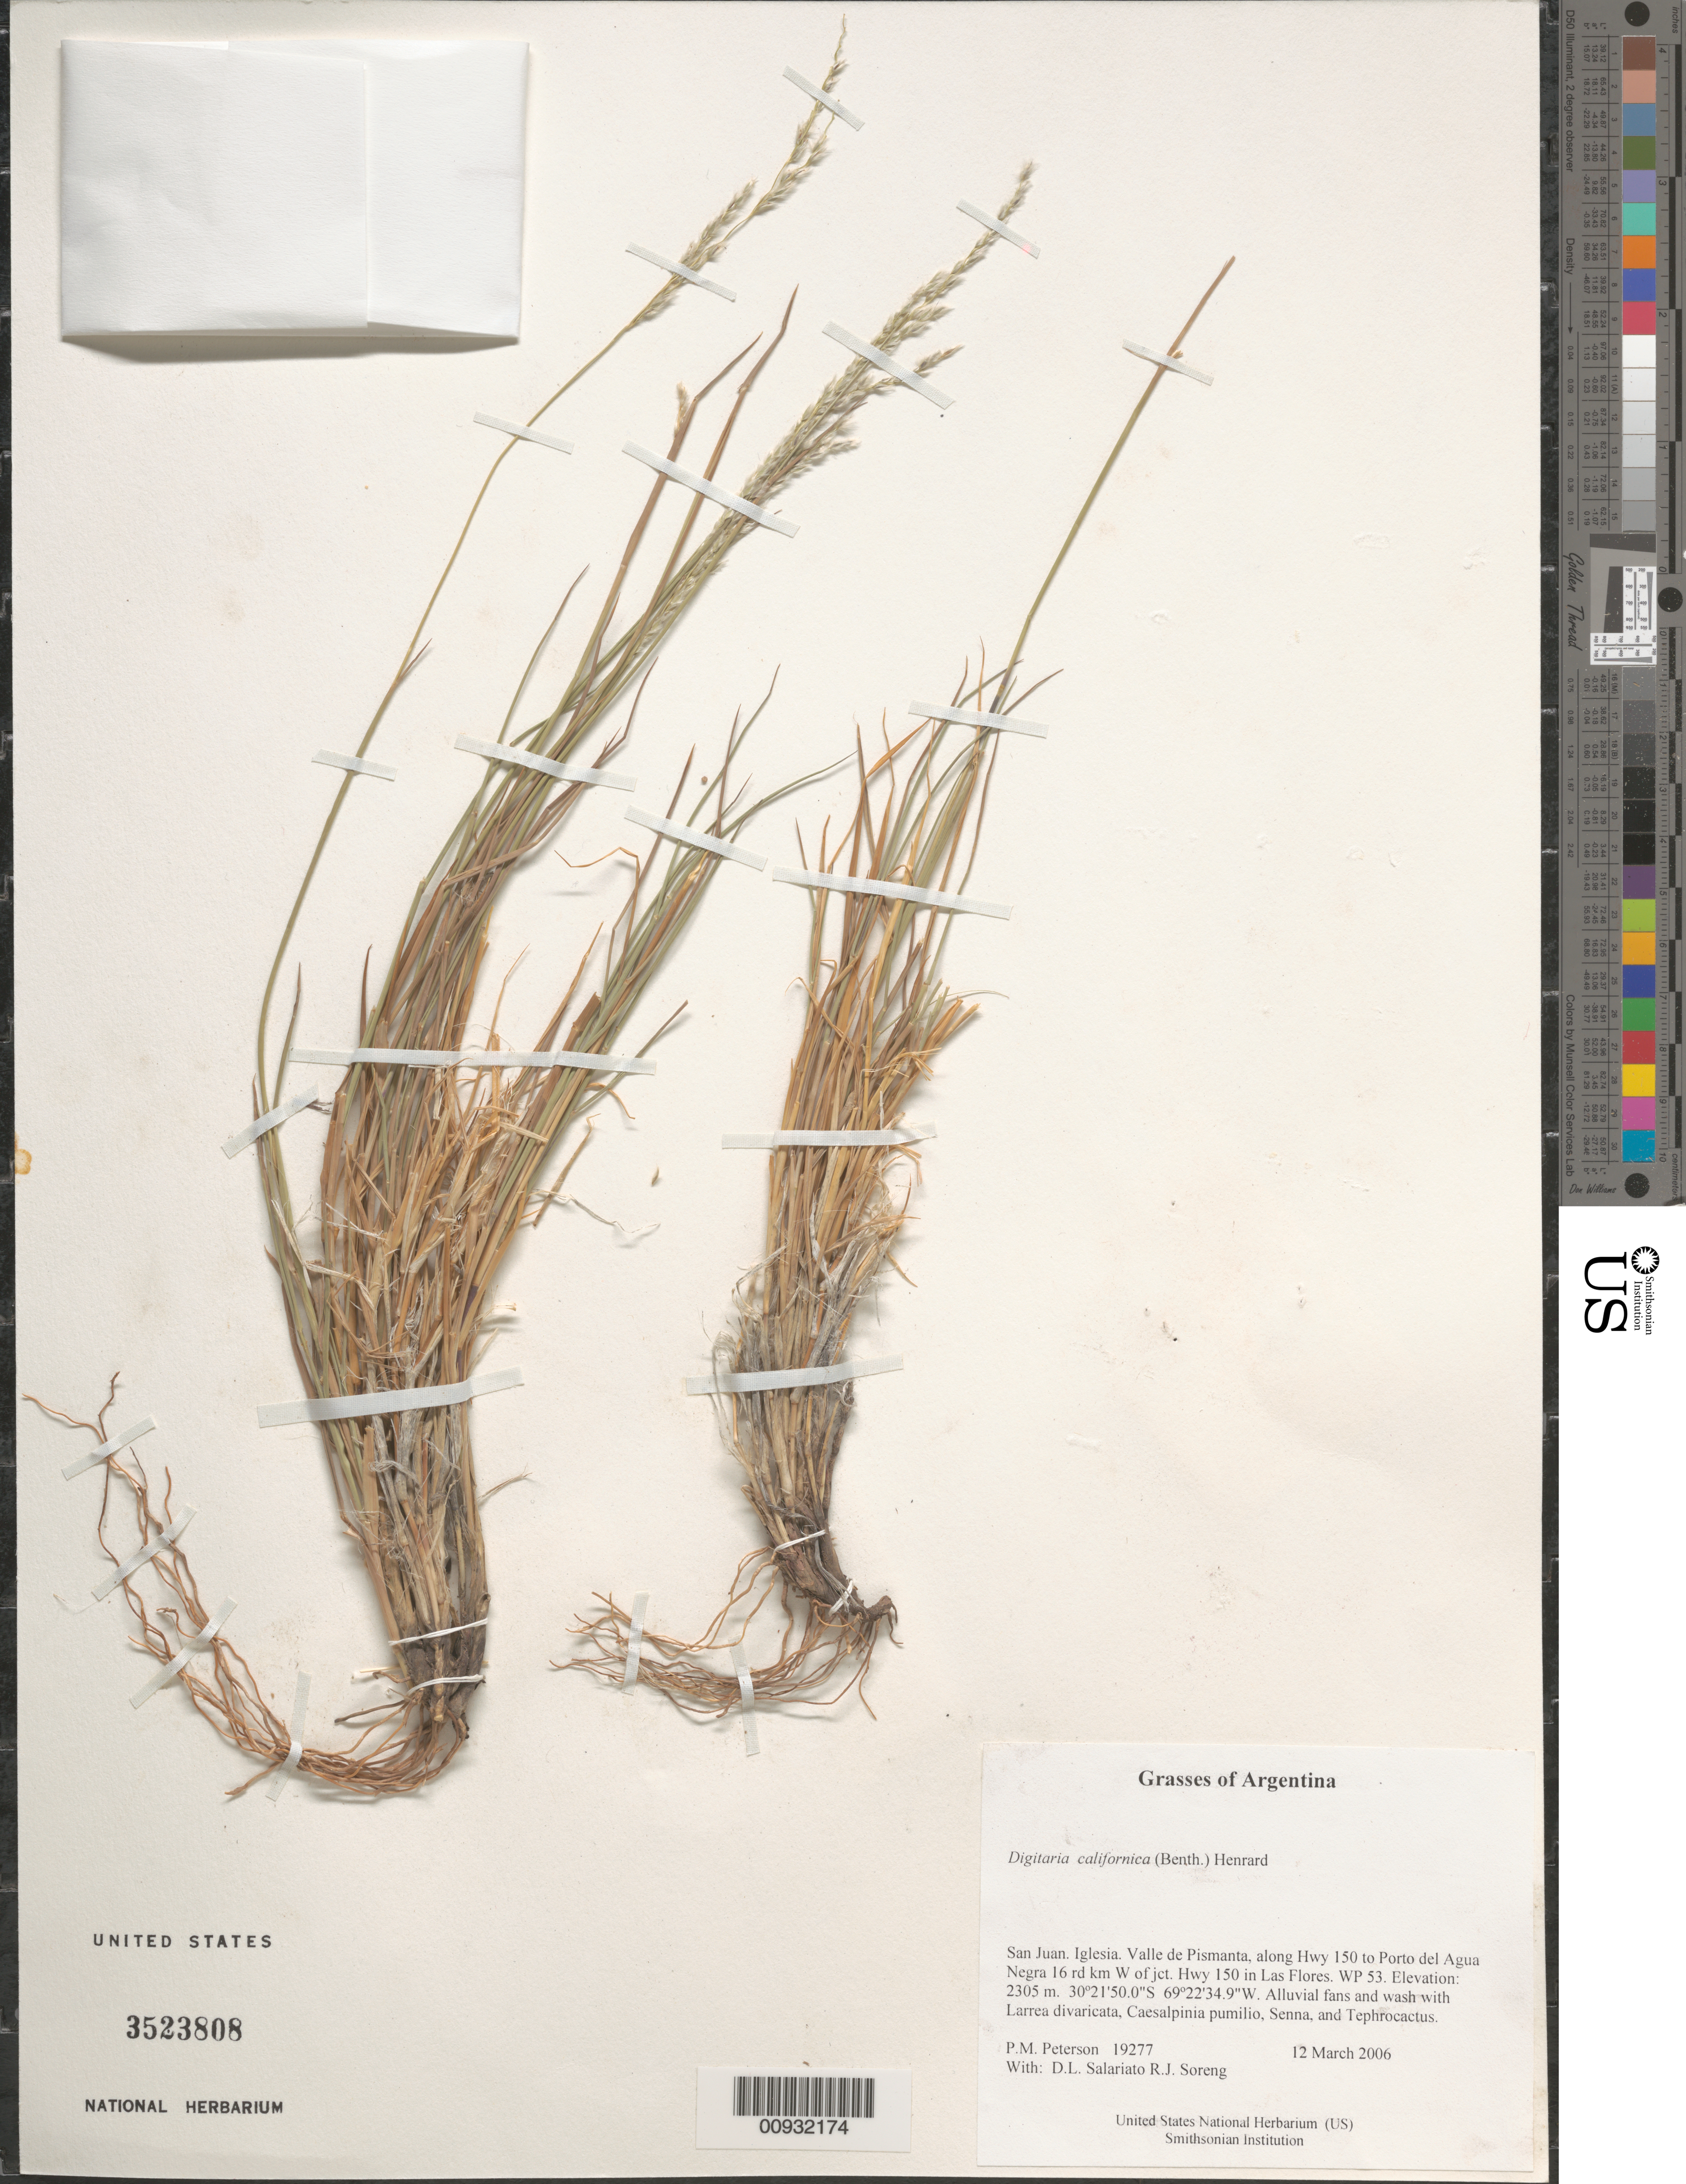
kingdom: Plantae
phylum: Tracheophyta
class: Liliopsida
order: Poales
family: Poaceae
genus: Digitaria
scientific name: Digitaria californica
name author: (Benth.) Henr.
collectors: P. M. Peterson, R. J. Soreng, D. Salariato & A. Panizza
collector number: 19277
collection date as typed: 12 Mar 2006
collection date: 2006-03-12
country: Argentina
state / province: San Juan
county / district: Iglesia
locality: Valle de Pismanta, along Hwy 150 to Porto del Agua Negra 16 rd km W of jct. Hwy 150 in Las Flores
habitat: Alluvial fans and wash with Larrea divaricata, Caesalpinia pumilio, Senna, and Tephrocactus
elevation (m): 2305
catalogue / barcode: US 3523808